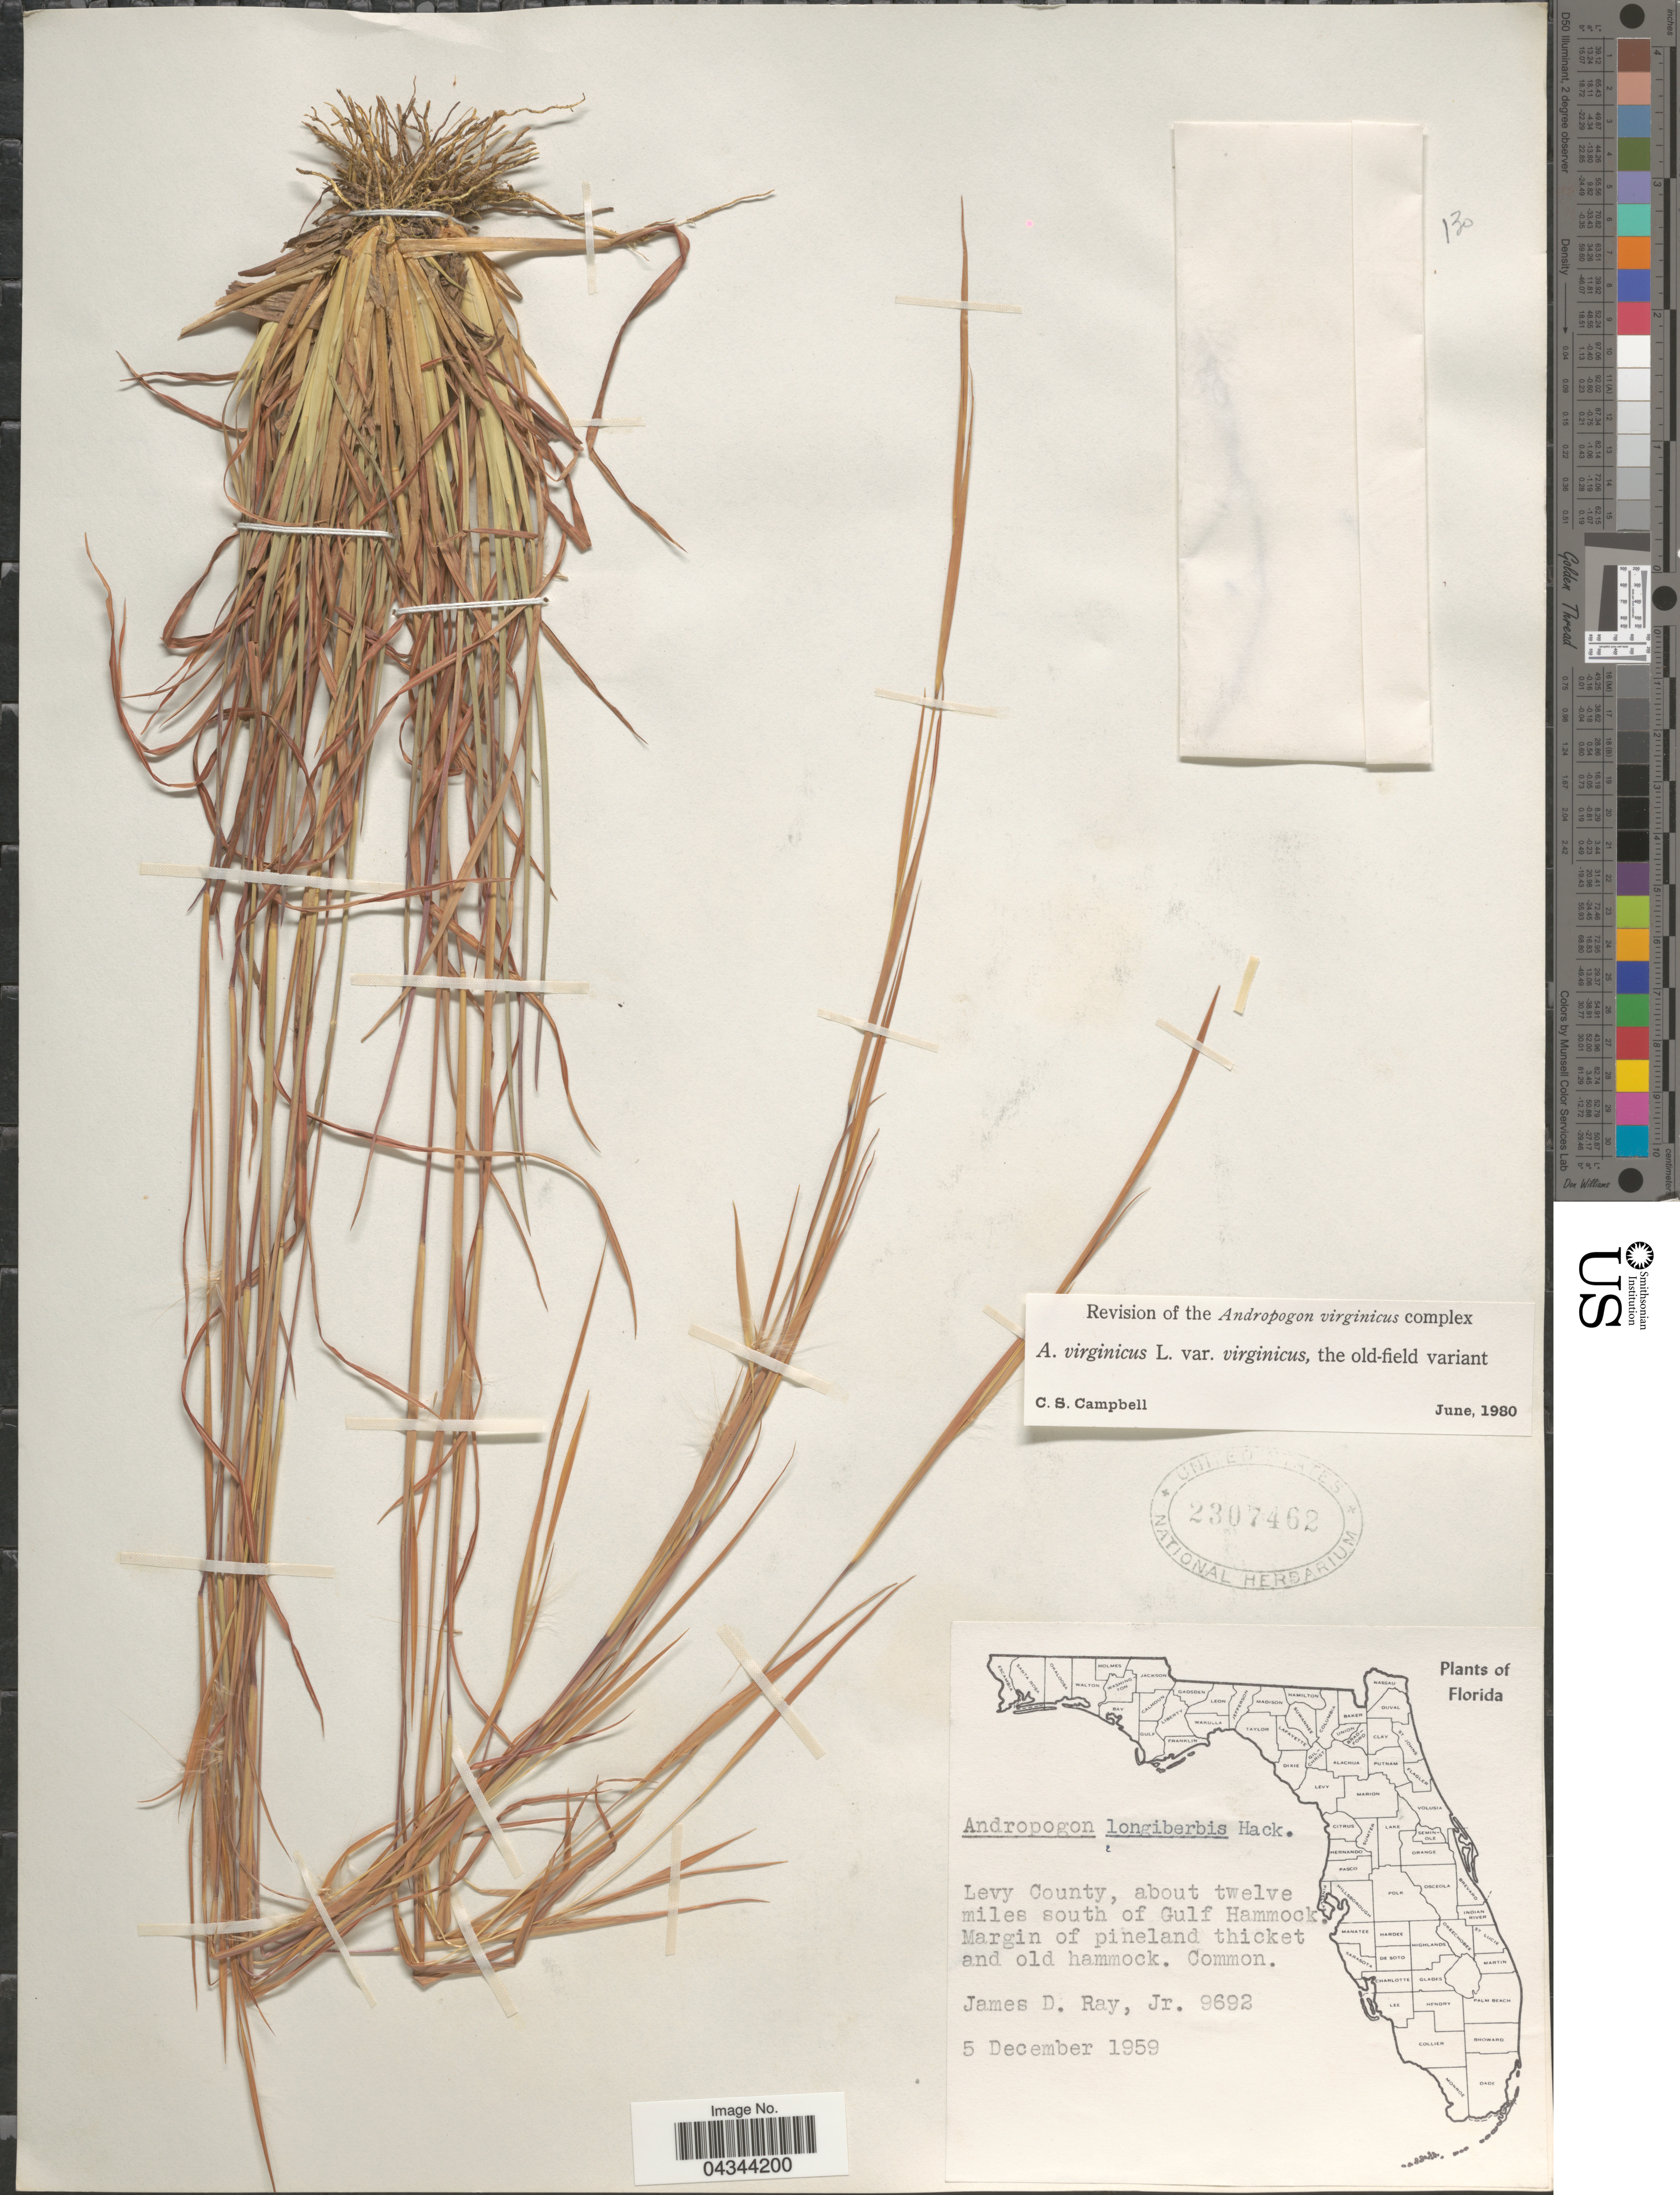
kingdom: Plantae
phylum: Tracheophyta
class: Liliopsida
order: Poales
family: Poaceae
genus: Andropogon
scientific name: Andropogon virginicus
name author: L.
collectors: J. D. Ray Jr.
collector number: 9692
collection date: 1959-12-05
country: United States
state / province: Florida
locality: Levy County, about twelve miles south of Gulf Hammock.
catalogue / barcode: US 2307462